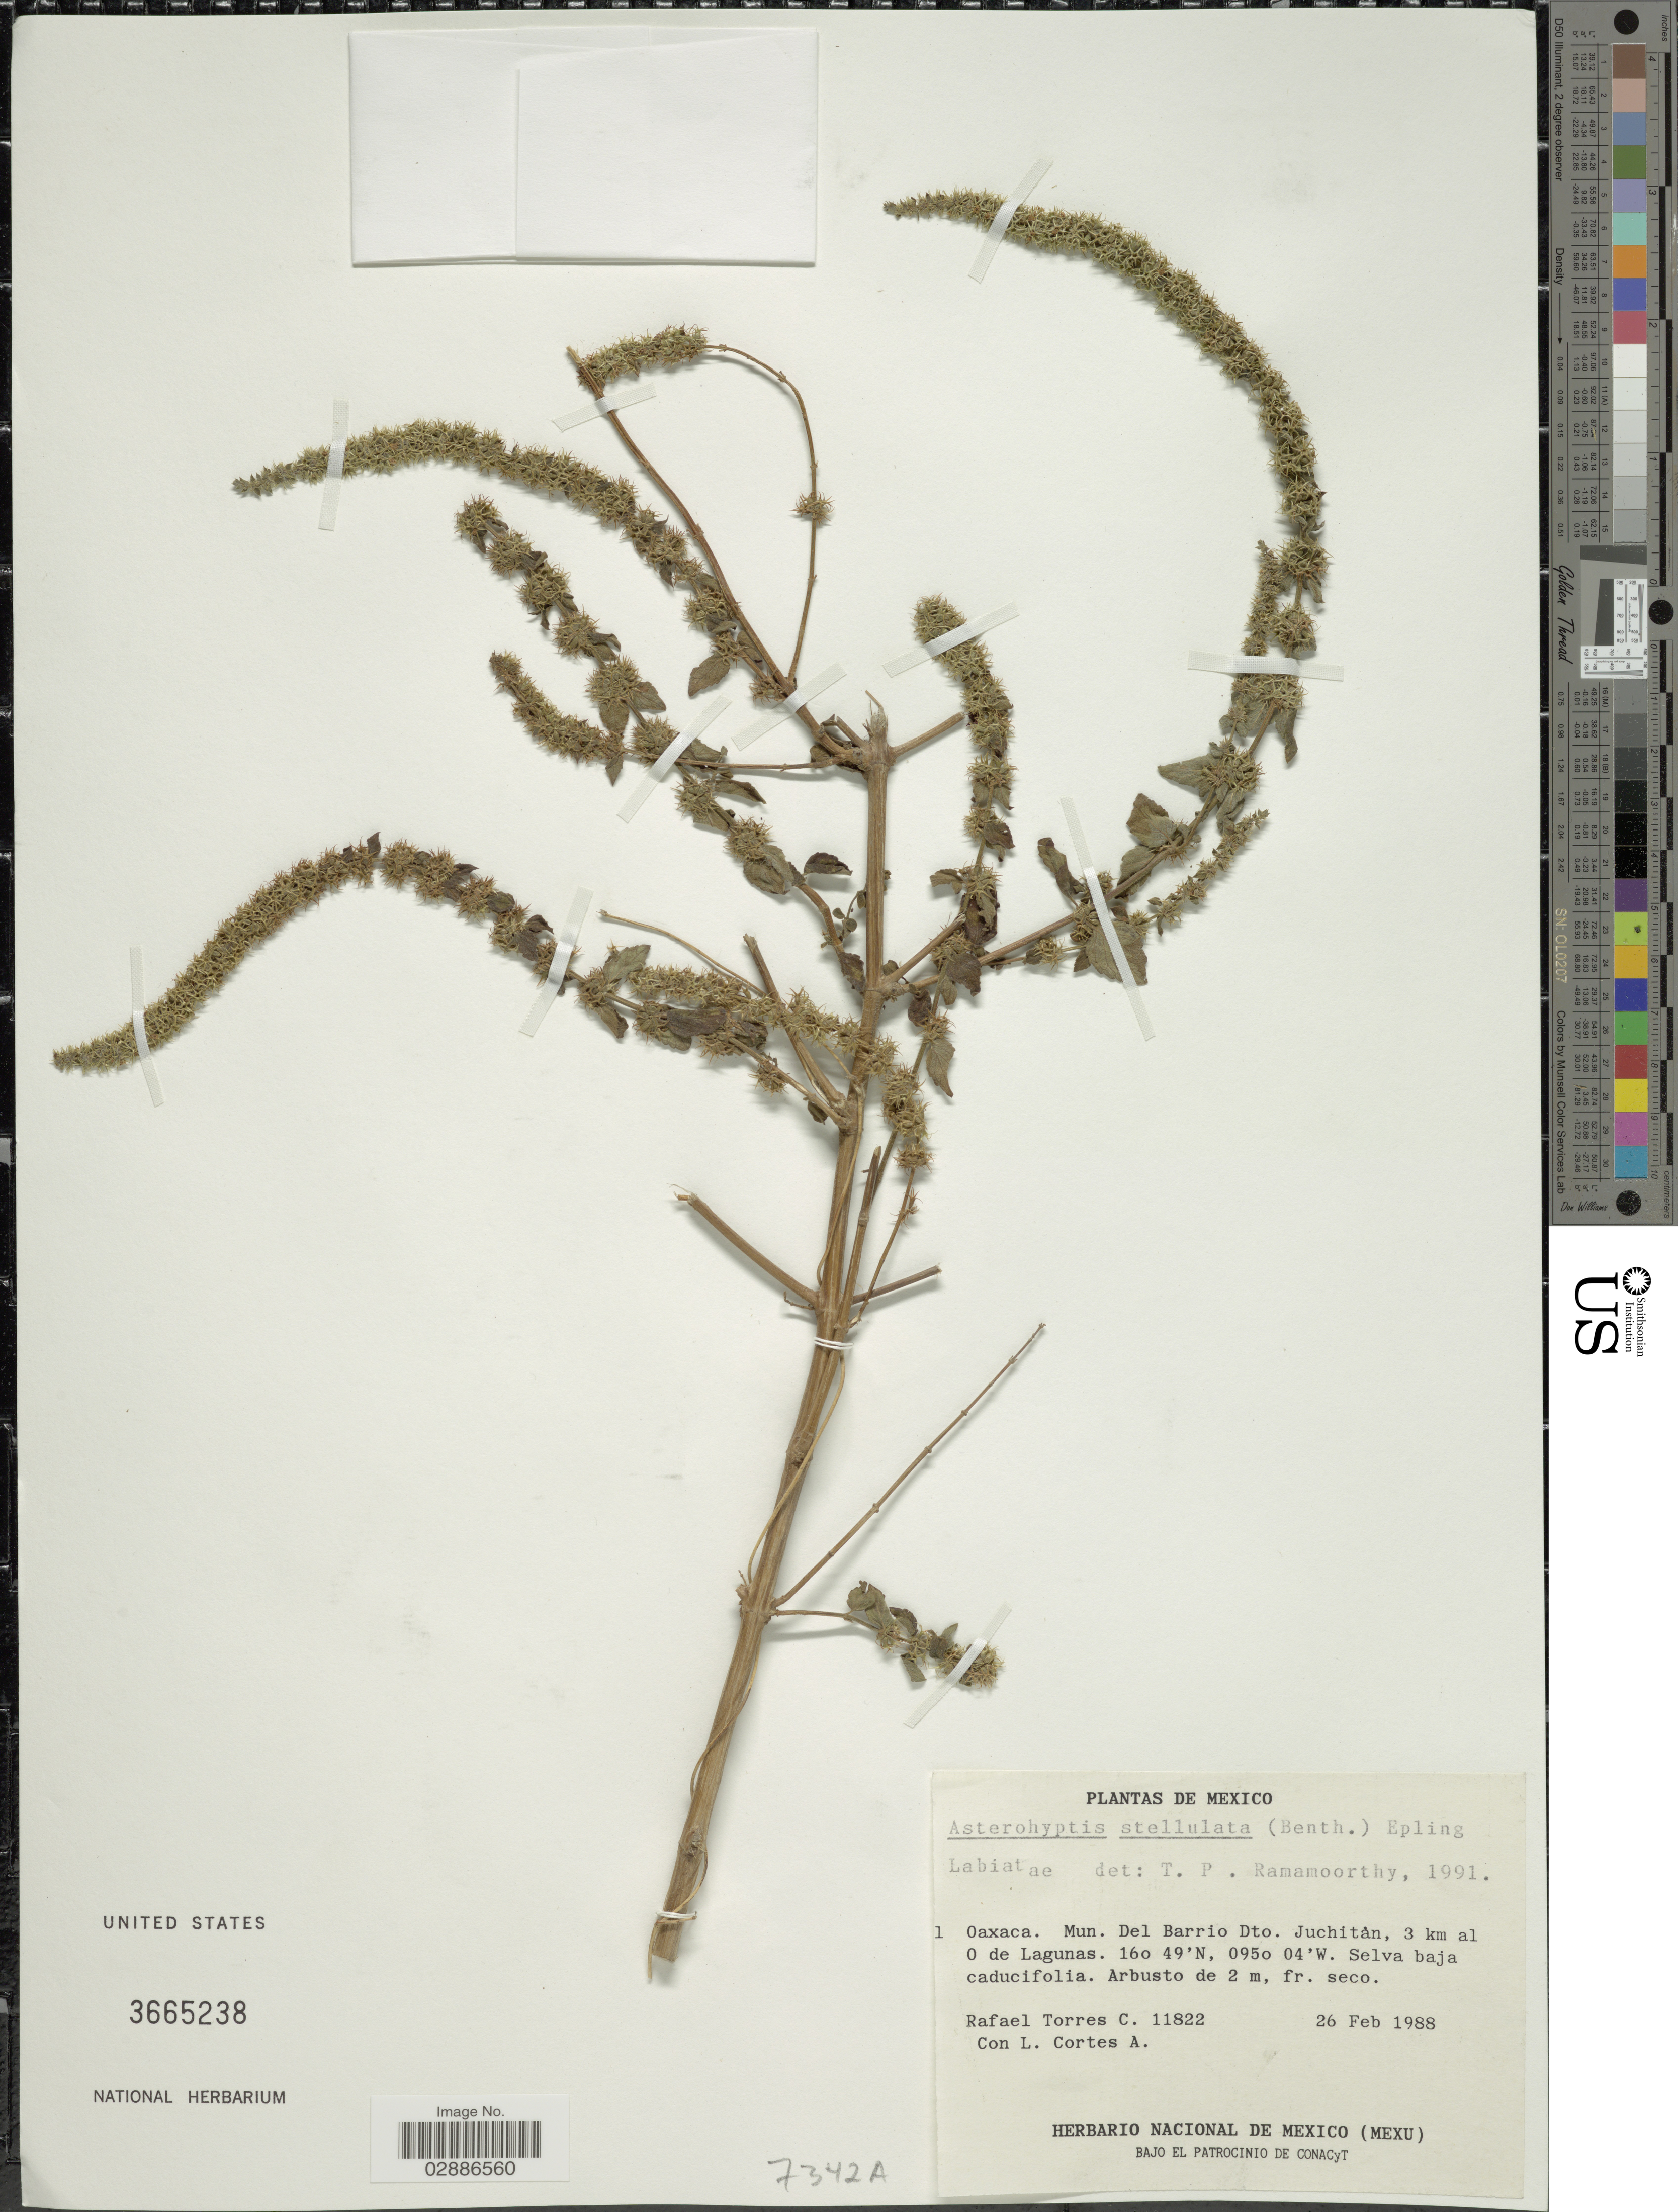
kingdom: Plantae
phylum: Tracheophyta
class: Magnoliopsida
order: Lamiales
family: Lamiaceae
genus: Asterohyptis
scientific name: Asterohyptis stellulata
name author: (Benth.) Epling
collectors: R. Torres C. & L. Cortes-A.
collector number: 11822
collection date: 1988-02-26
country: Mexico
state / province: Oaxaca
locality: Mun. Del Barrio Dto. Juchitán, 3 km al O de Lagunas.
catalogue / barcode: US 3665238